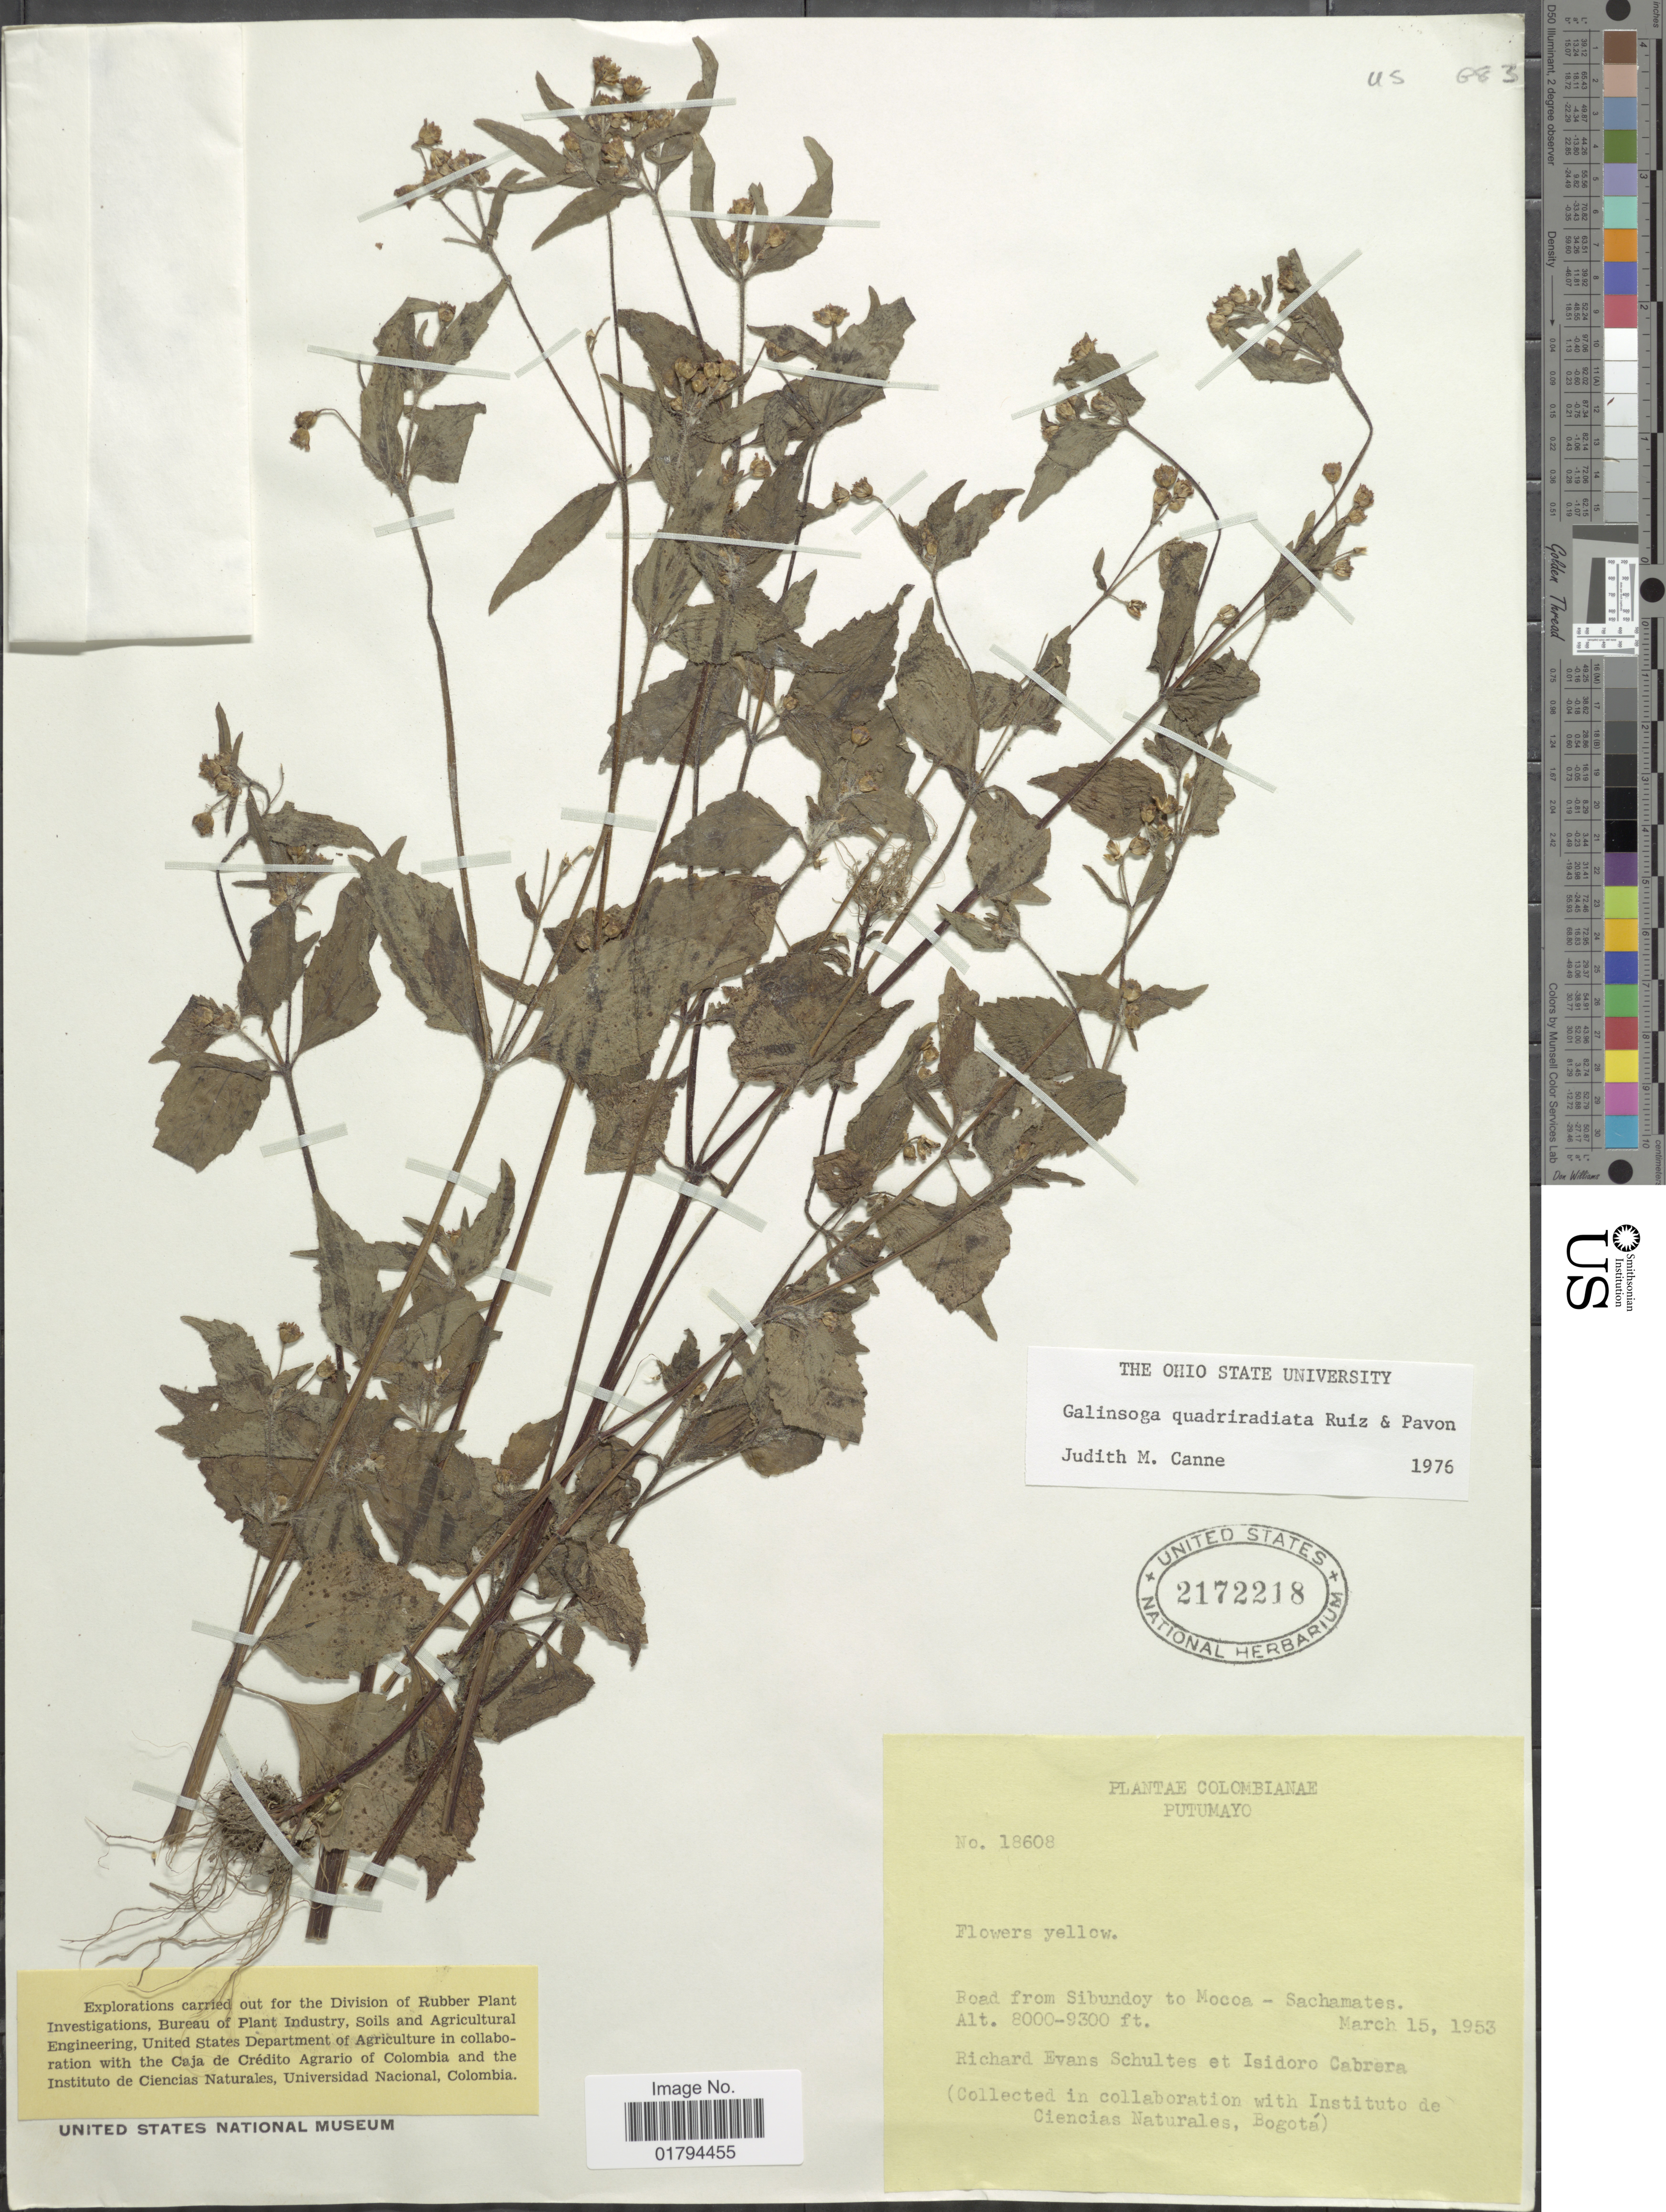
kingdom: Plantae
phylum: Tracheophyta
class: Magnoliopsida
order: Asterales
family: Asteraceae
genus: Galinsoga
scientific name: Galinsoga quadriradiata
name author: Ruiz & Pav.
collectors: R. E. Schultes & I. Cabrera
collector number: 18608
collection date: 1953-03-15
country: Colombia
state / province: Putumayo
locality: Road from Sibundoy to Moccoa-Sachamates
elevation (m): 2438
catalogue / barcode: US 2172218